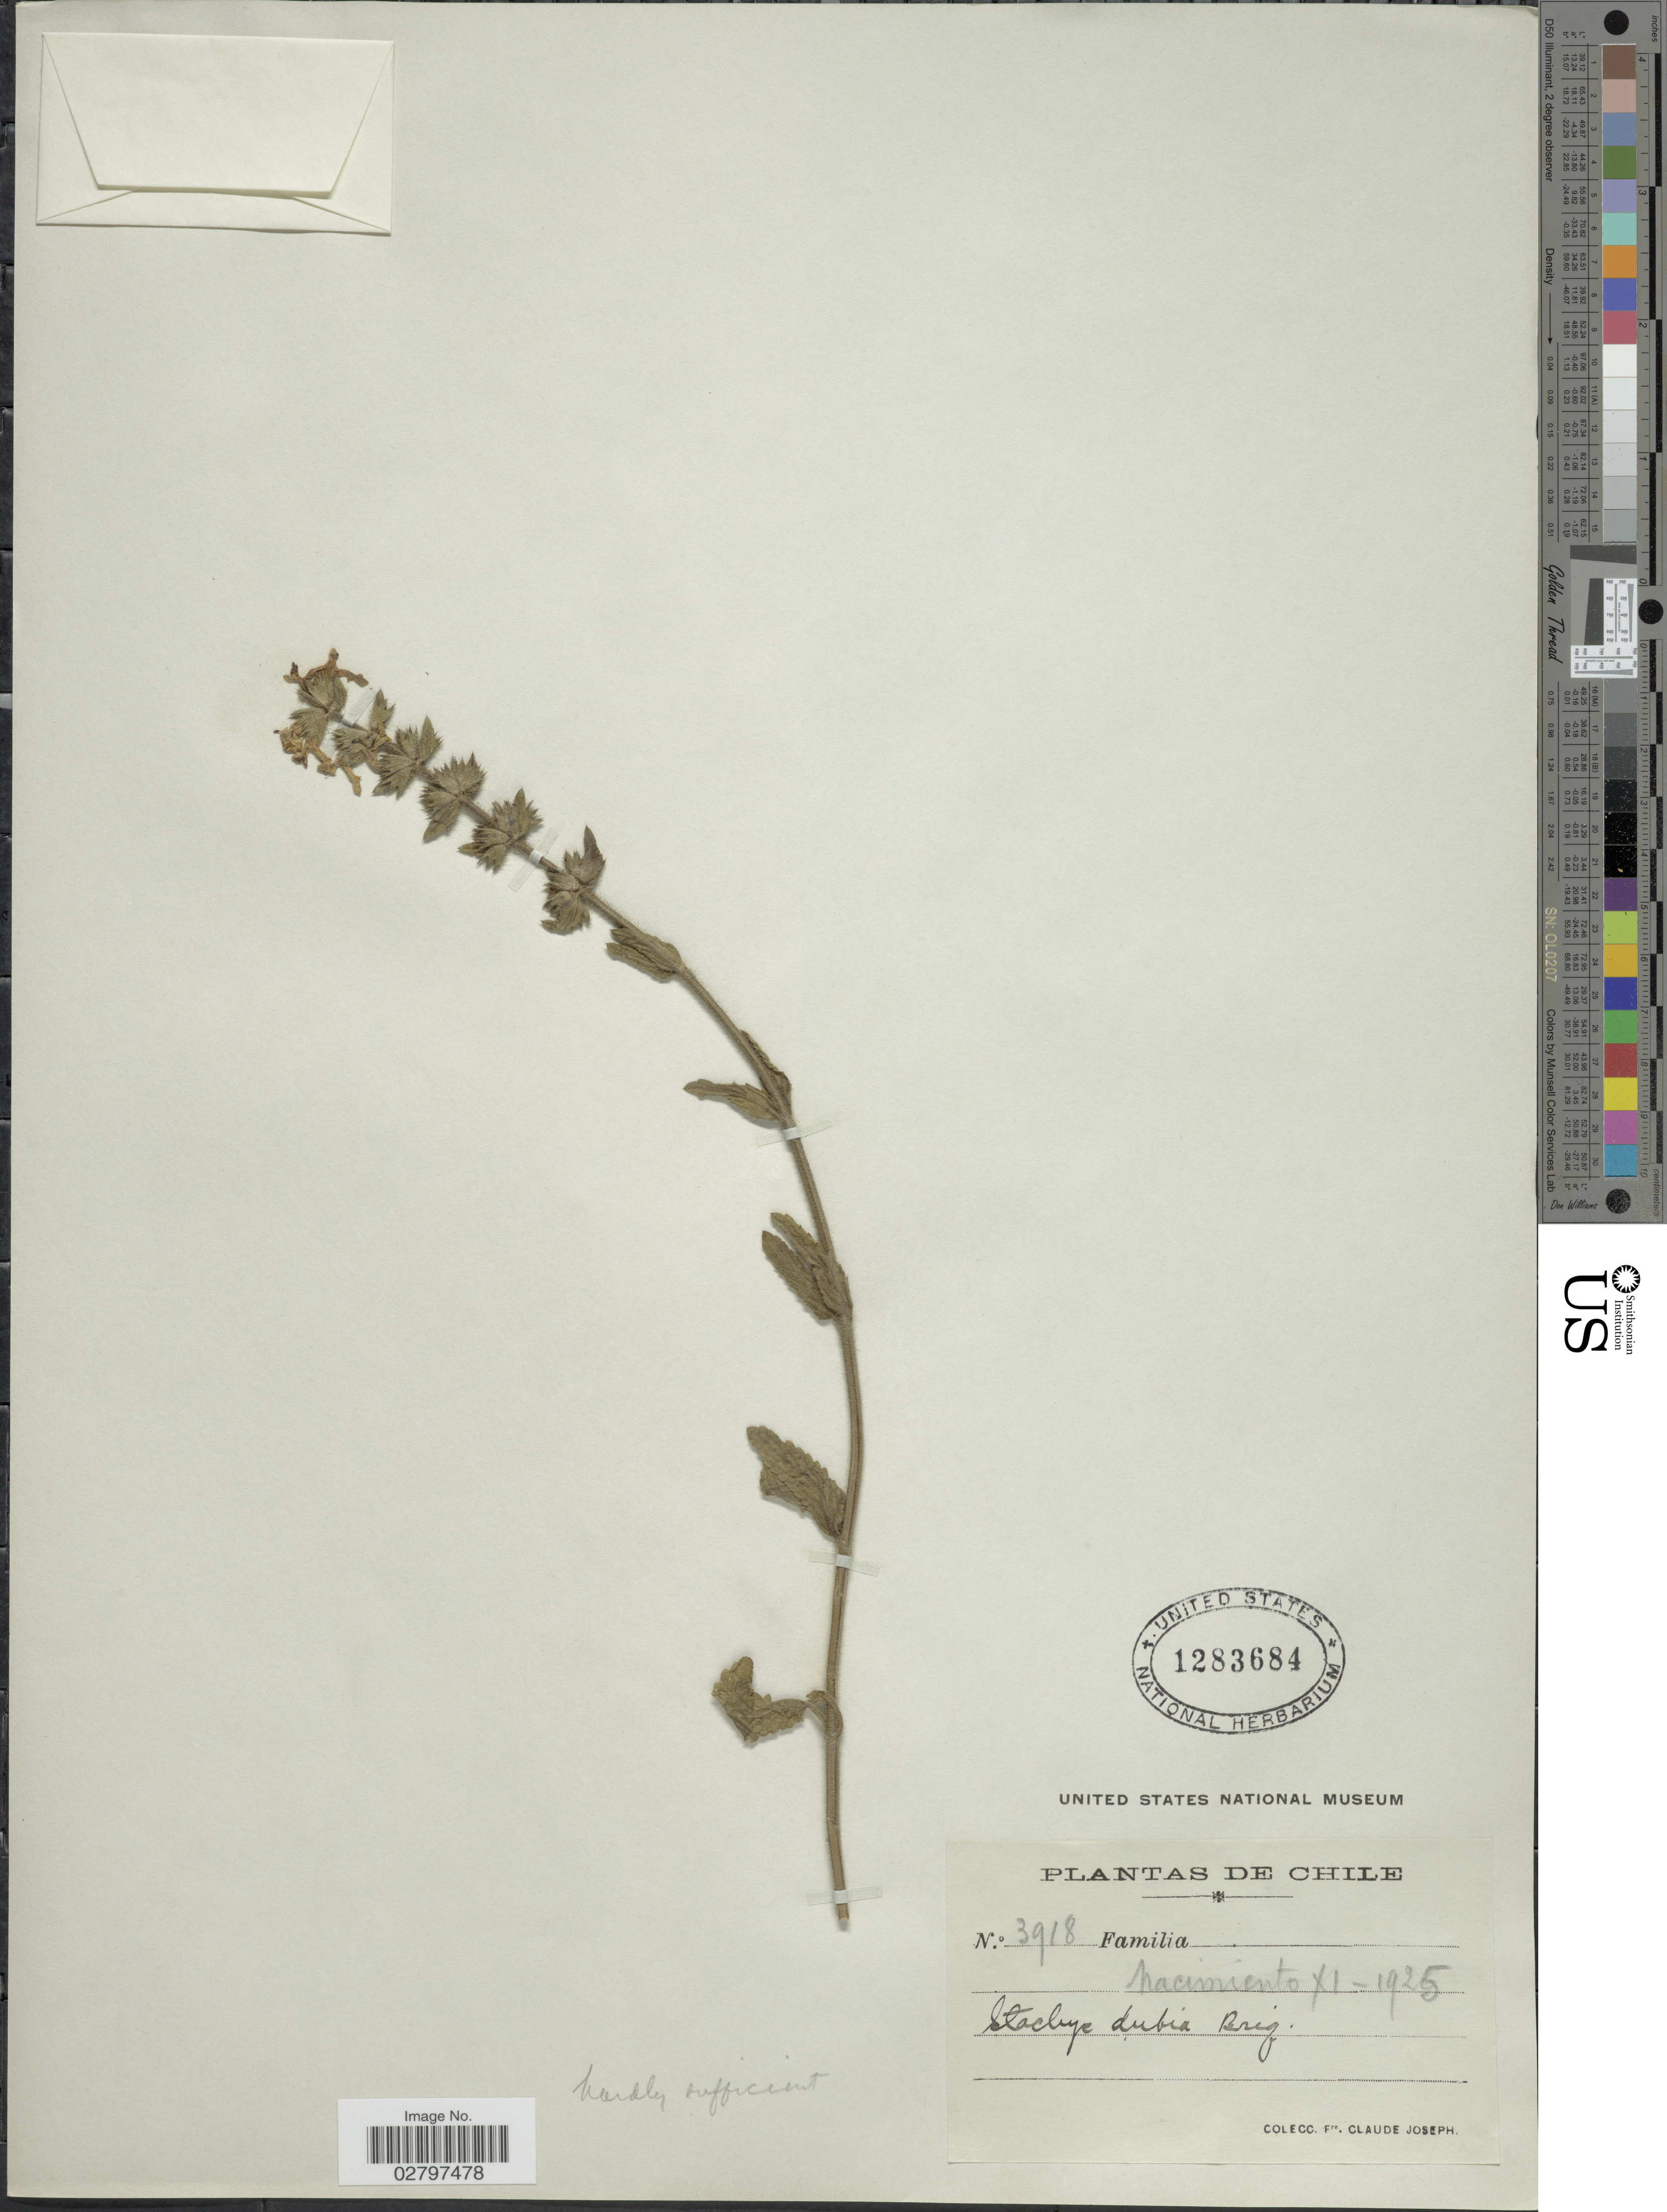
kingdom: Plantae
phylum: Tracheophyta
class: Magnoliopsida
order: Lamiales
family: Lamiaceae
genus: Stachys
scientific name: Stachys dubia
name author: Briq.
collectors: Bro. Claude-Joseph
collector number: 3918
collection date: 1925-11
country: Chile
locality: Nacimiento.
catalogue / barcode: US 1283684